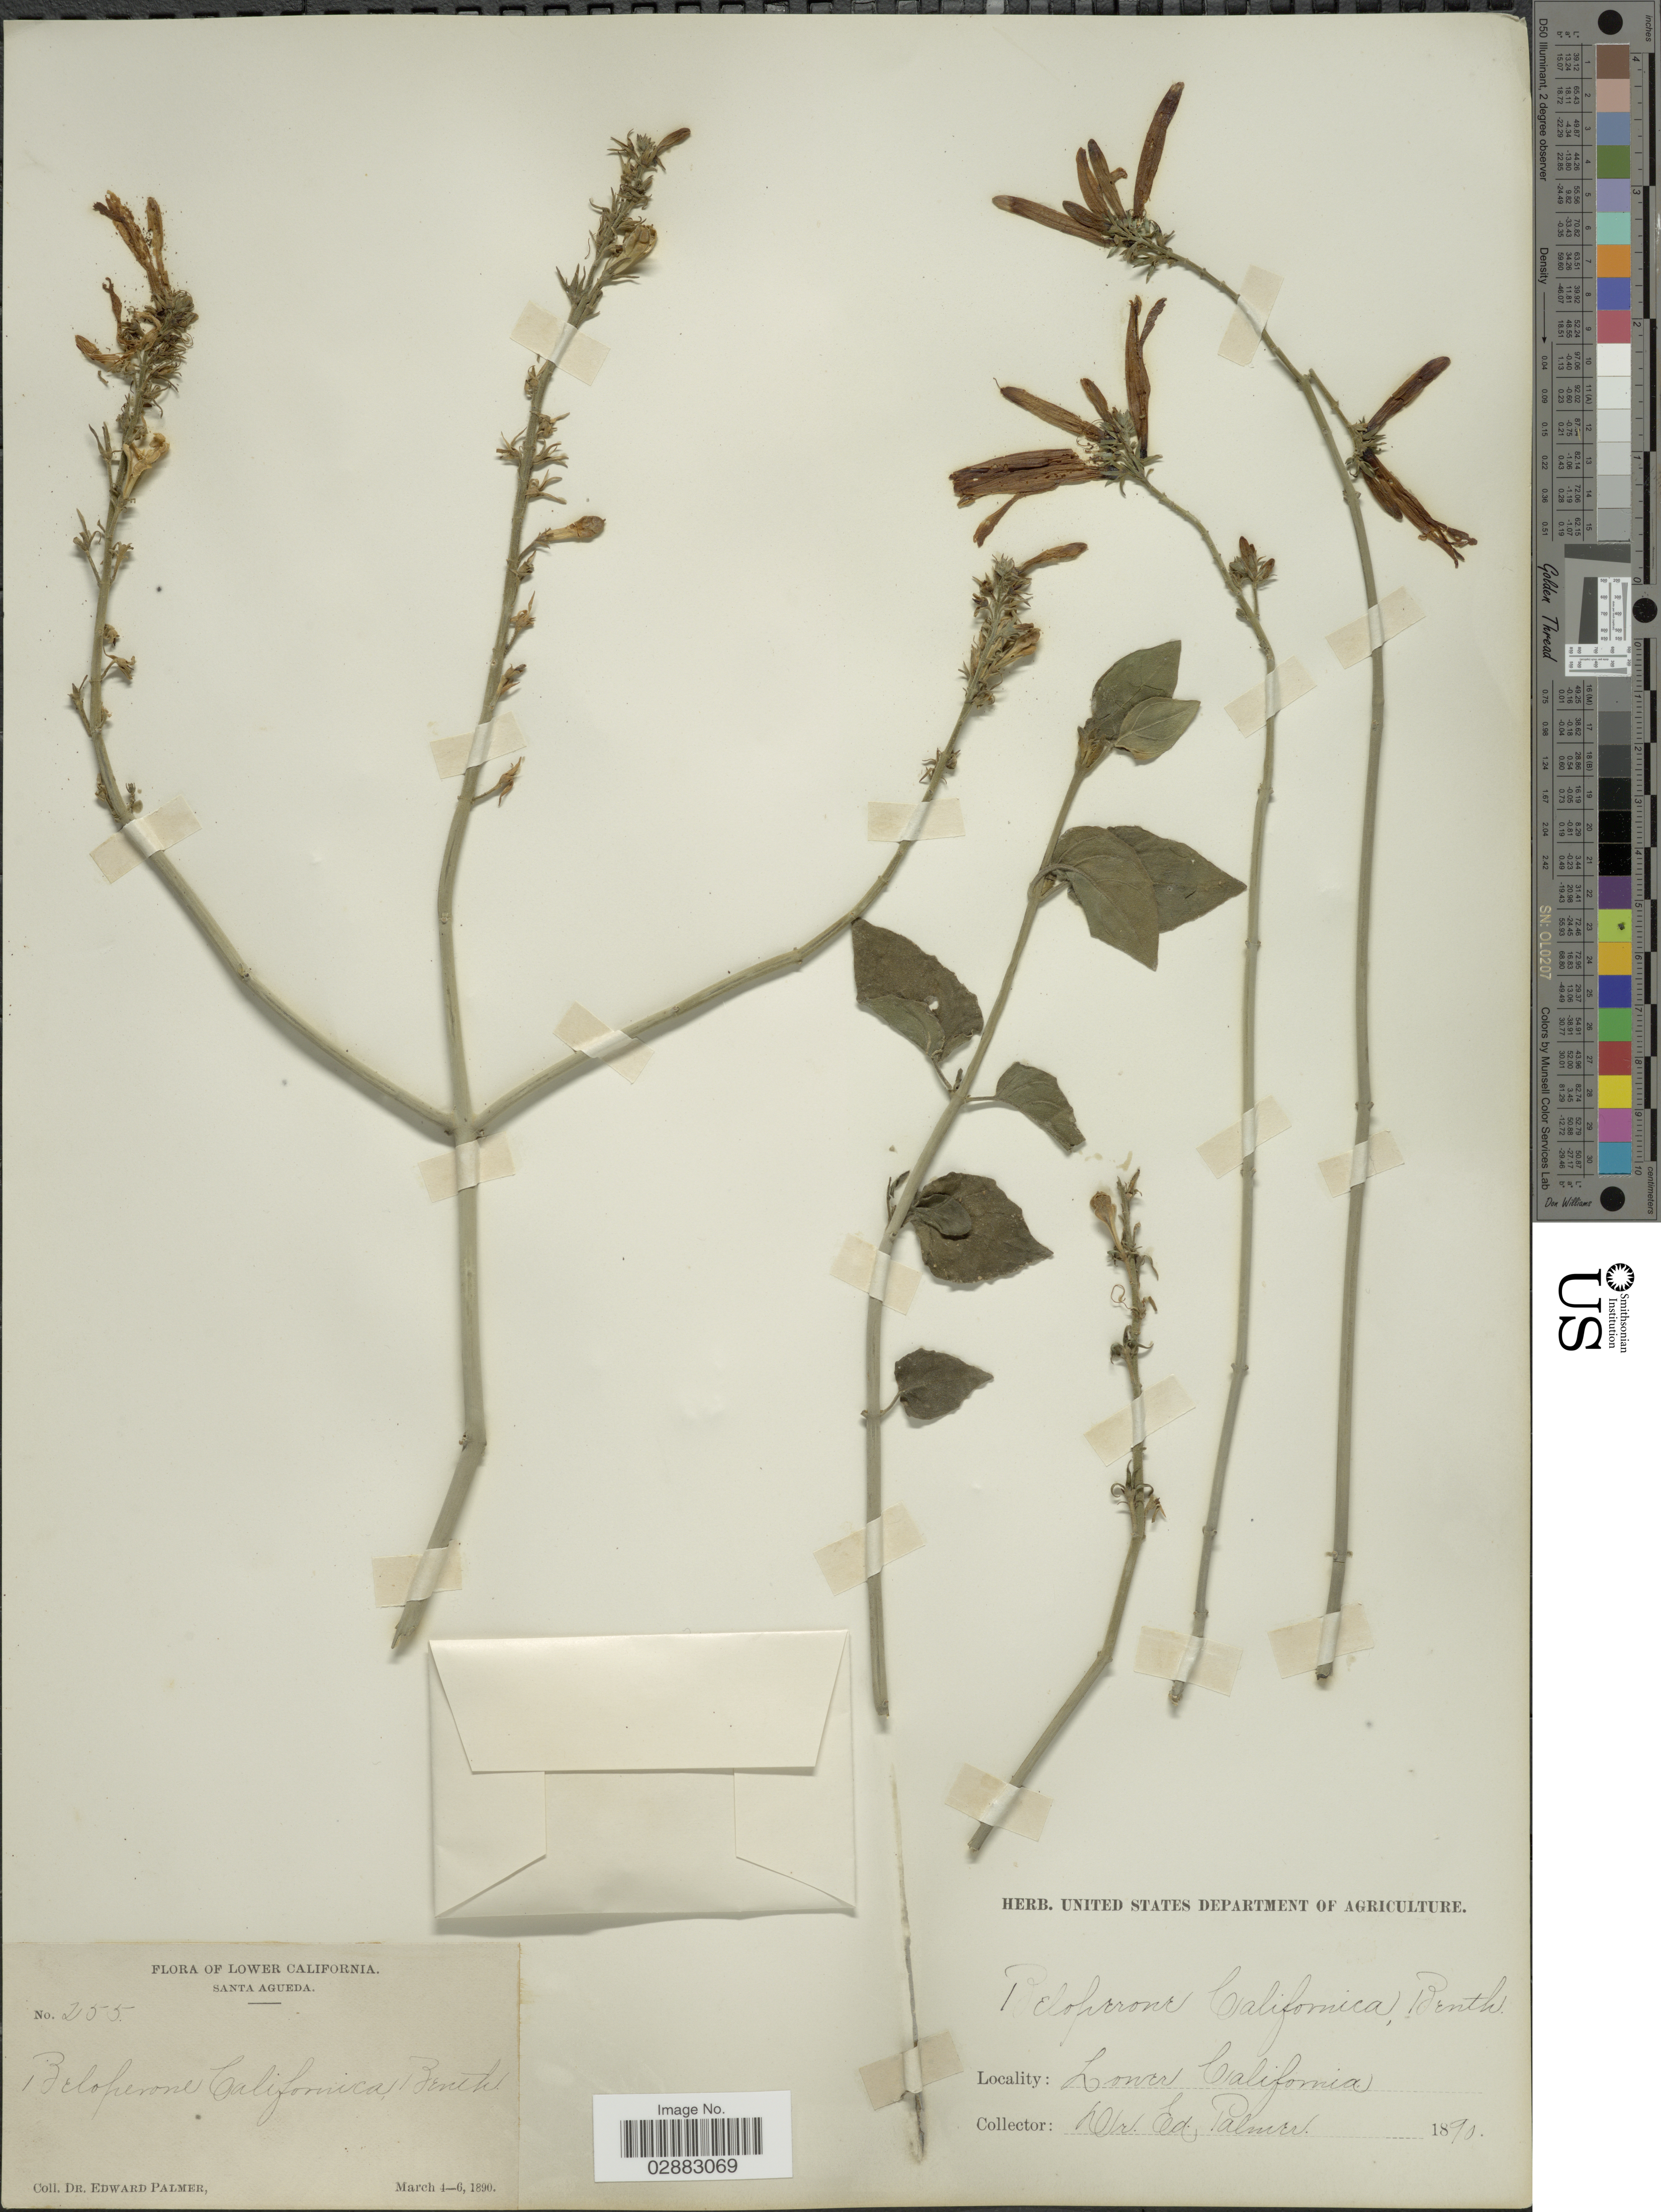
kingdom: Plantae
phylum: Tracheophyta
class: Magnoliopsida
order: Lamiales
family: Acanthaceae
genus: Beloperone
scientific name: Beloperone californica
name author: Benth.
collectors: E. Palmer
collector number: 255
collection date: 1890-03-04/1890-03-06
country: Mexico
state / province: Baja California Sur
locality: Lower California. Santa Agueda.